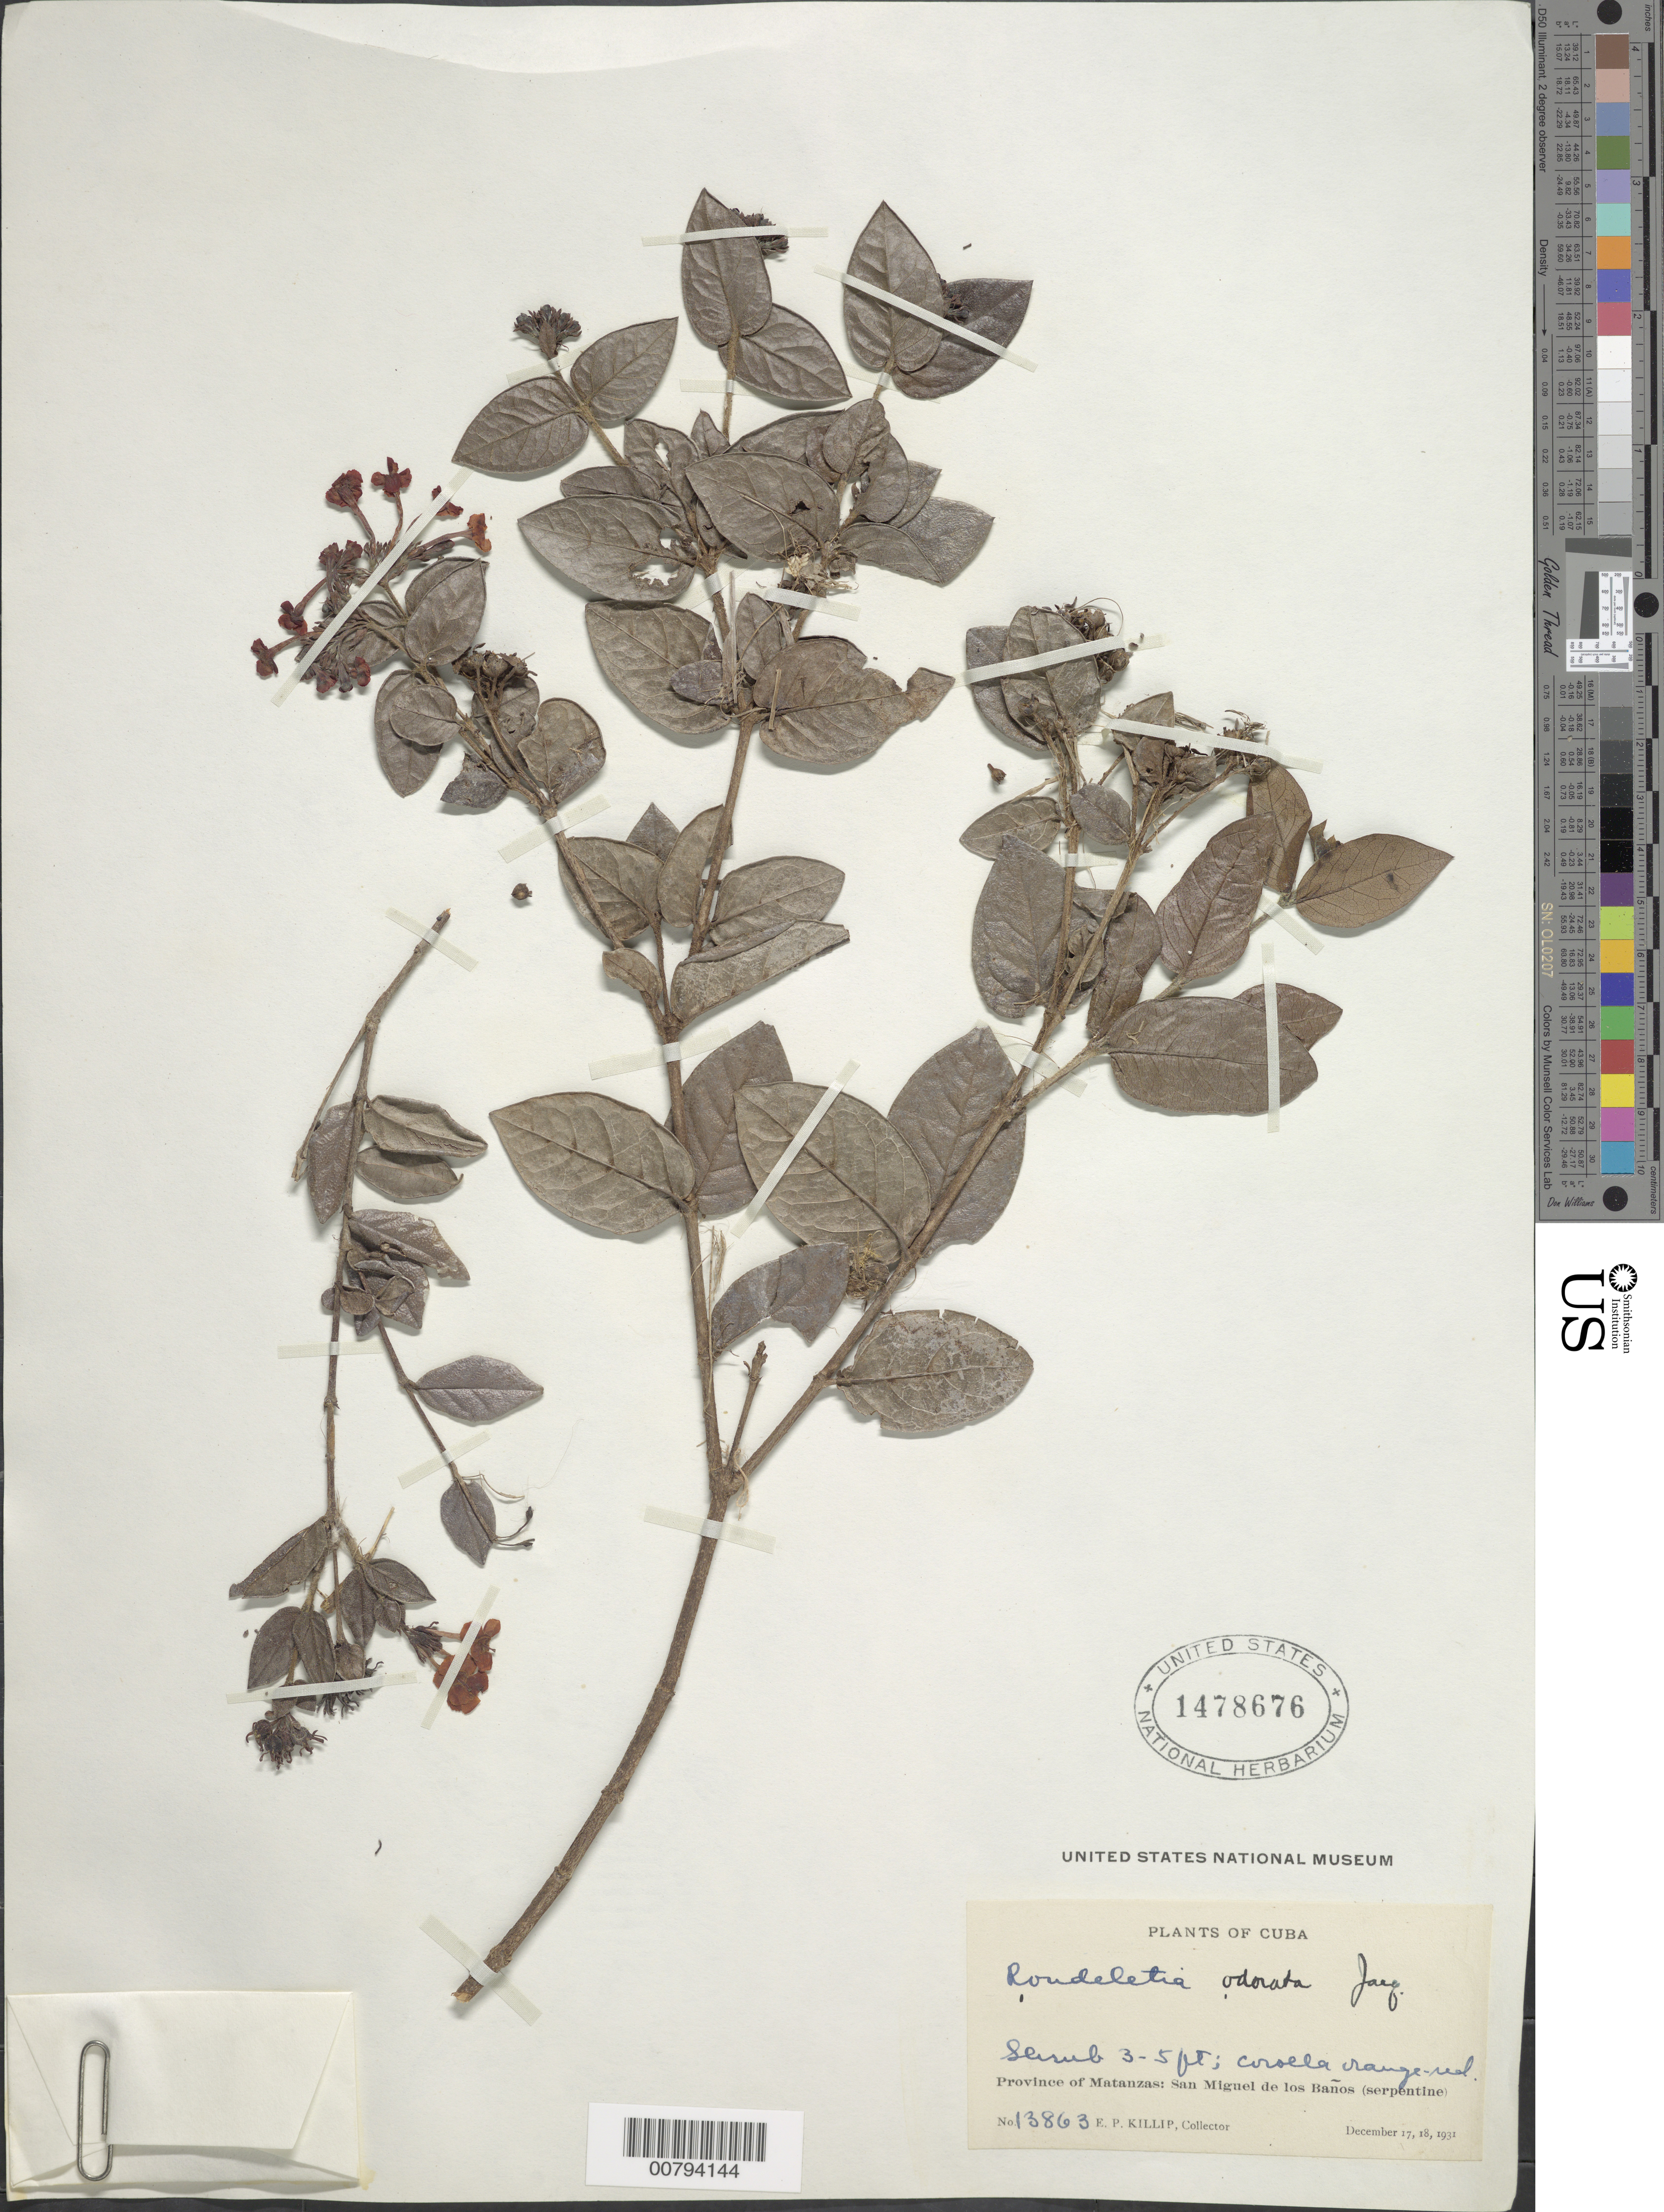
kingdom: Plantae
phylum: Tracheophyta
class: Magnoliopsida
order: Gentianales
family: Rubiaceae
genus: Rondeletia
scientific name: Rondeletia odorata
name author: Jacq.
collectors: E. P. Killip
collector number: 13863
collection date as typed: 17 Dec 1931 and 18 Dec 1931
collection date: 1931-12-17,1931-12-18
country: Cuba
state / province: Matanzas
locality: San Miguel de los Banos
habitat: Serpetine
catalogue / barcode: US 1478676